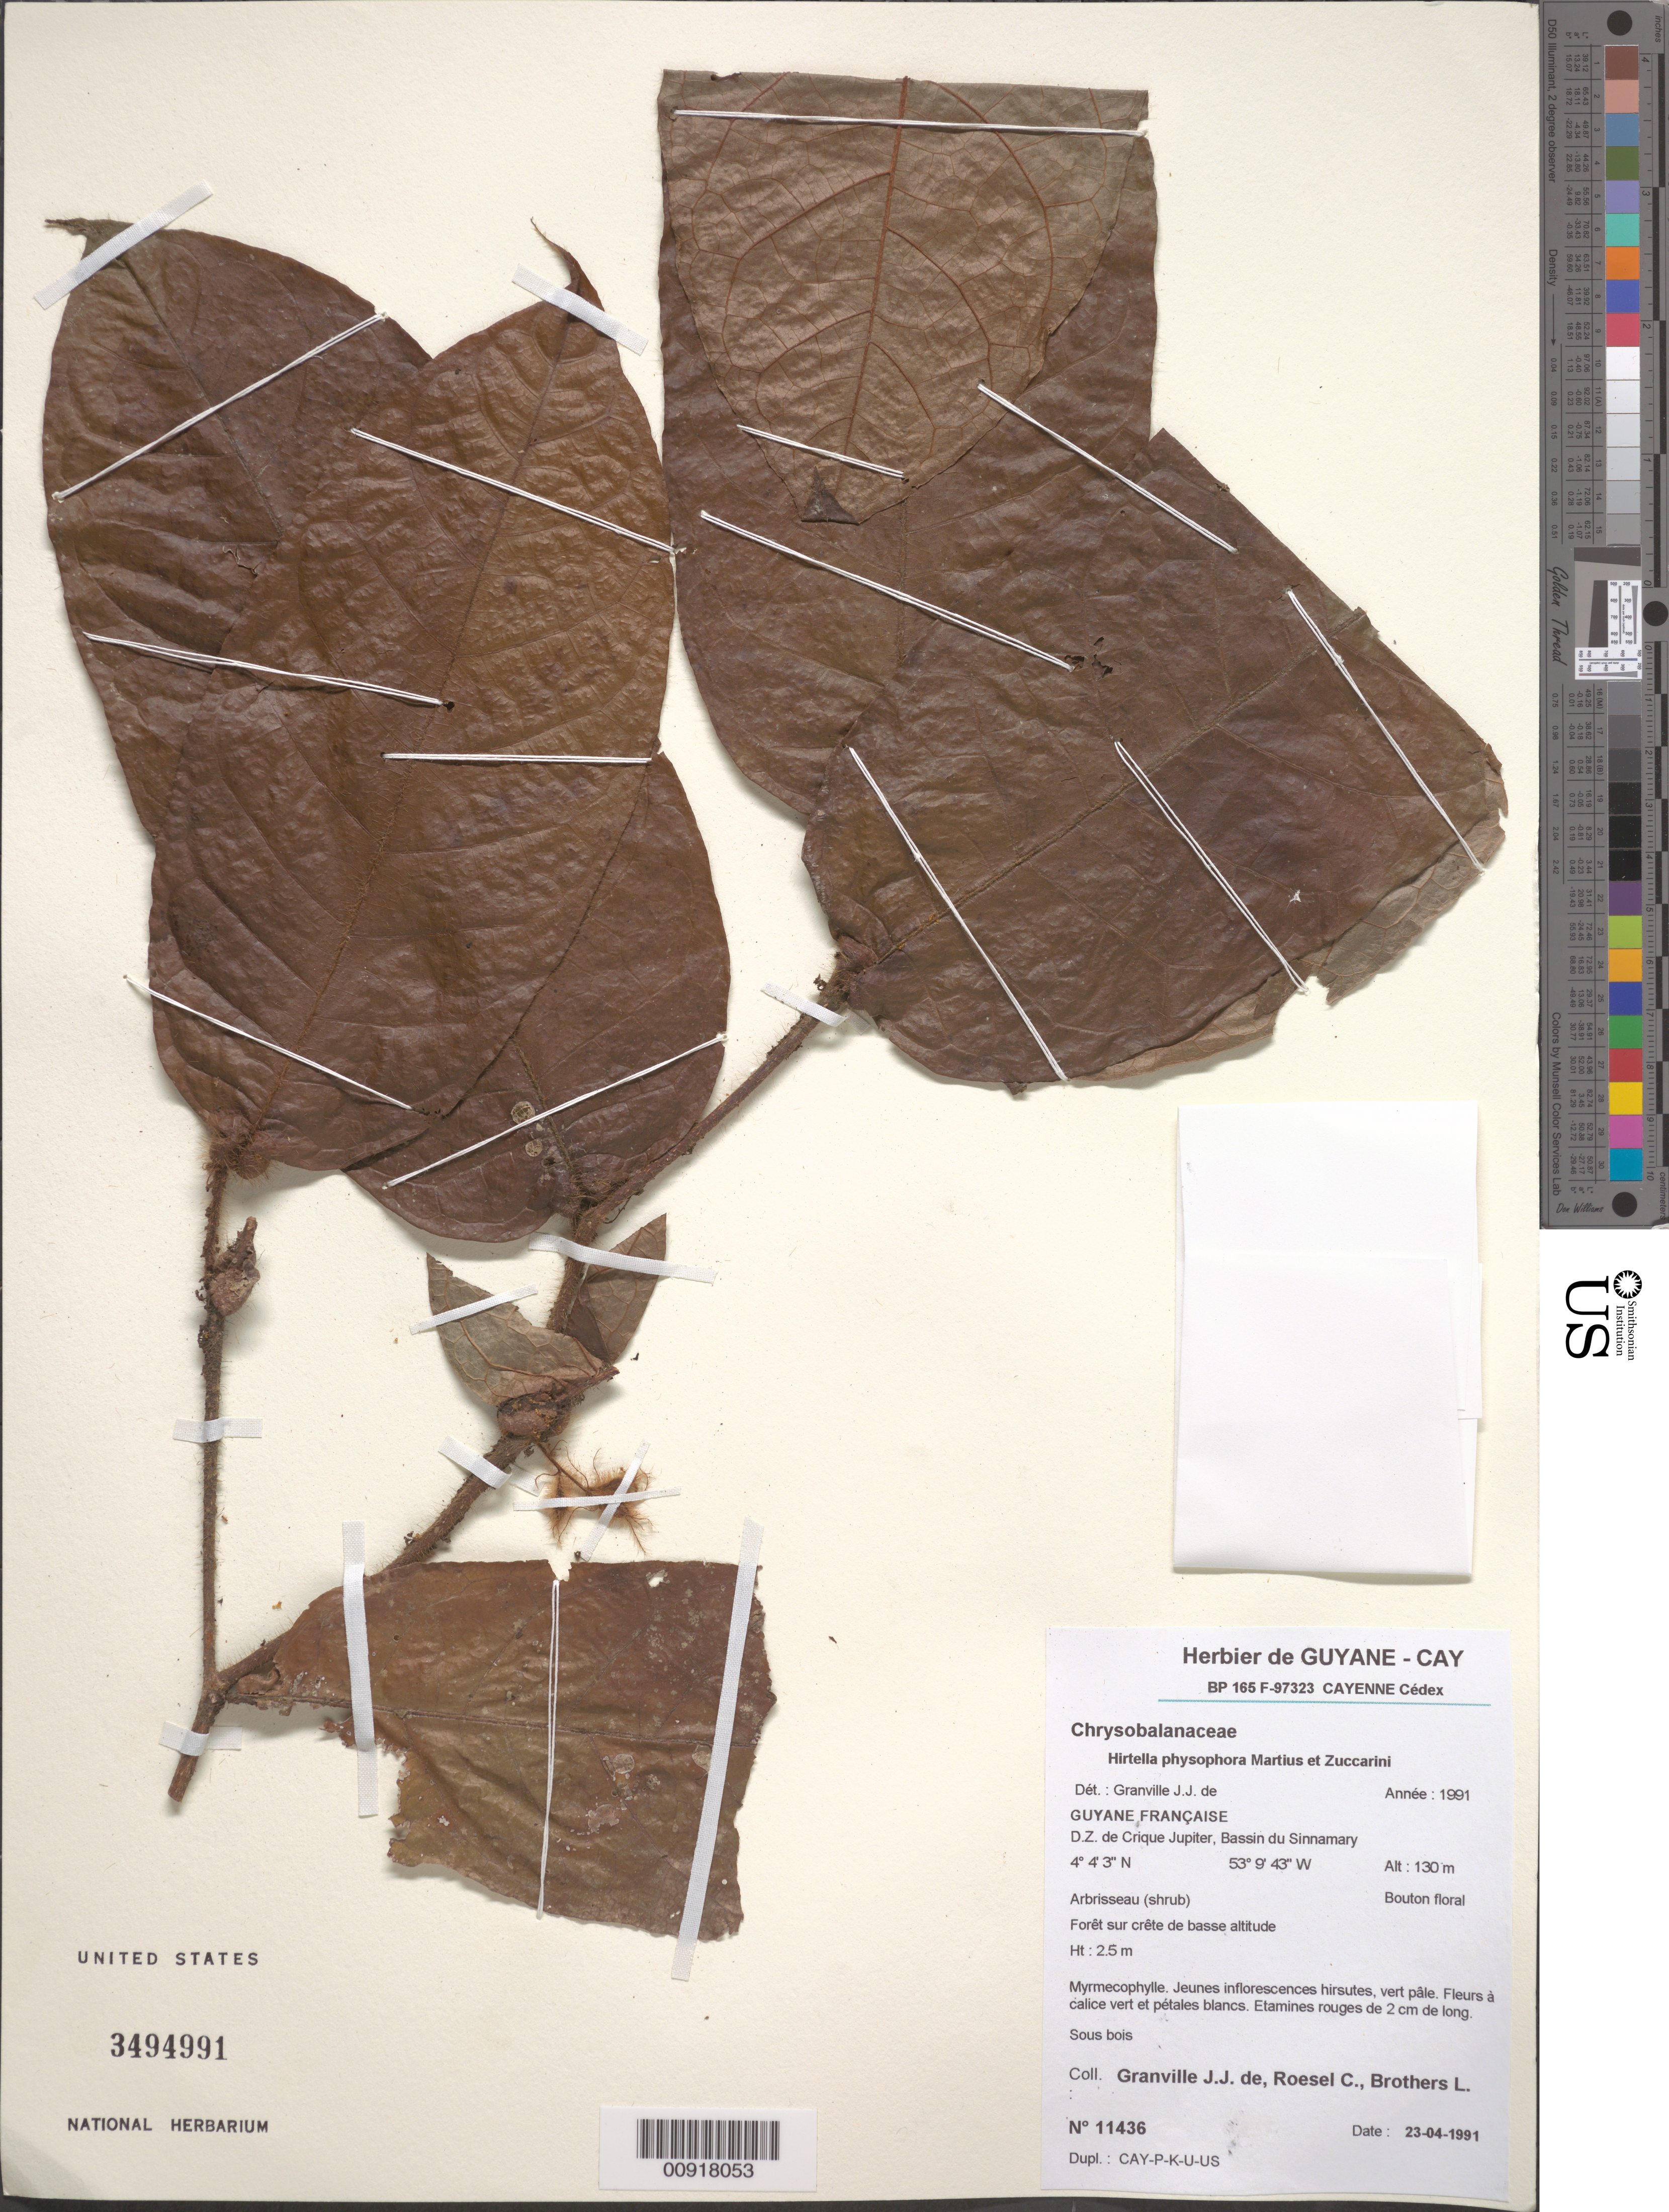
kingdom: Plantae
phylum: Tracheophyta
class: Magnoliopsida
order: Malpighiales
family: Chrysobalanaceae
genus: Hirtella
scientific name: Hirtella physophora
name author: Mart. & Zucc.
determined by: Granville, J. J. de, (CAY), Institut de Recherche pour le Developpement (IRD) (FRENCH GUIANA)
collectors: J.-J. de Granville, C. S. Roesel & L. Brothers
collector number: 11436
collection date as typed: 23-Apr-91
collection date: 1991-04-23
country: French Guiana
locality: D.Z. de Crique Jupiter, Bassin du Sinnamary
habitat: Forêt sur crête de basse altitude; sous bois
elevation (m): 130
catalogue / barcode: US 3494991